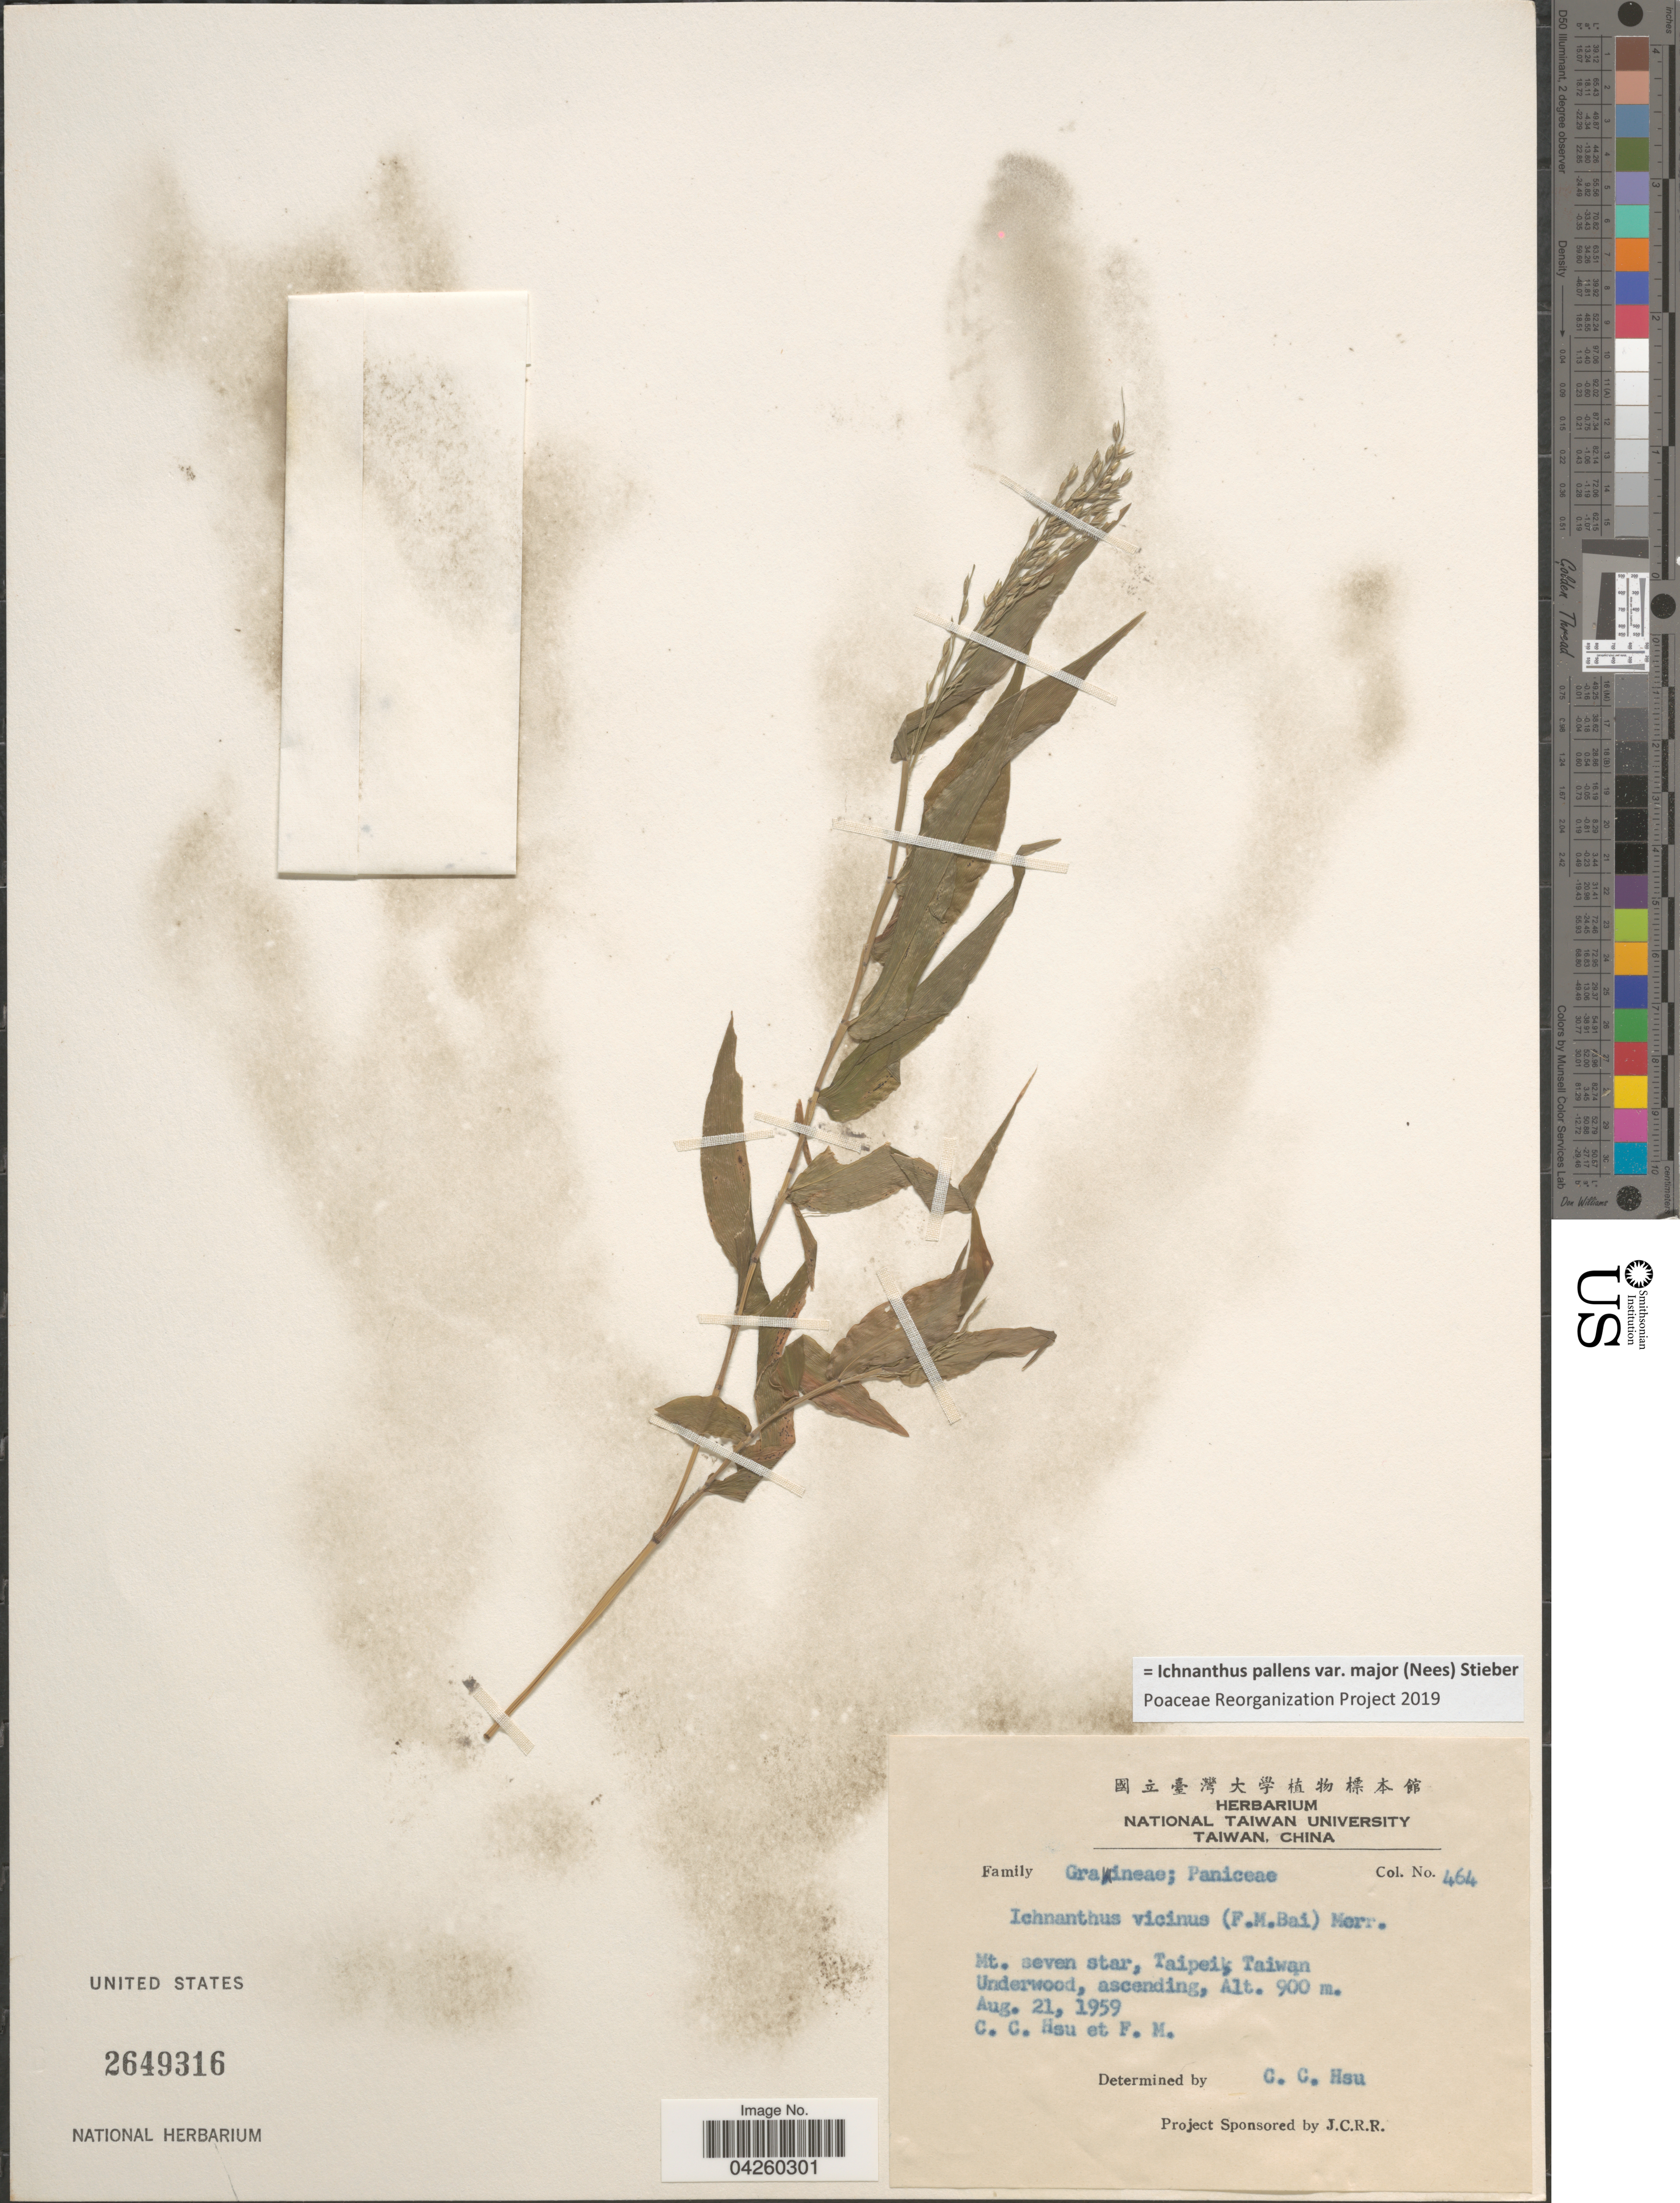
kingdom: Plantae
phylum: Tracheophyta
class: Liliopsida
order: Poales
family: Poaceae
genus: Ichnanthus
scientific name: Ichnanthus pallens var. major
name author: (Nees) Stieber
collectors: C. Hsu & F. M.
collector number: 464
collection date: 1959-08-21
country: Taiwan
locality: Mt. seven star, Taipei.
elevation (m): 900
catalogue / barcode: US 2649316